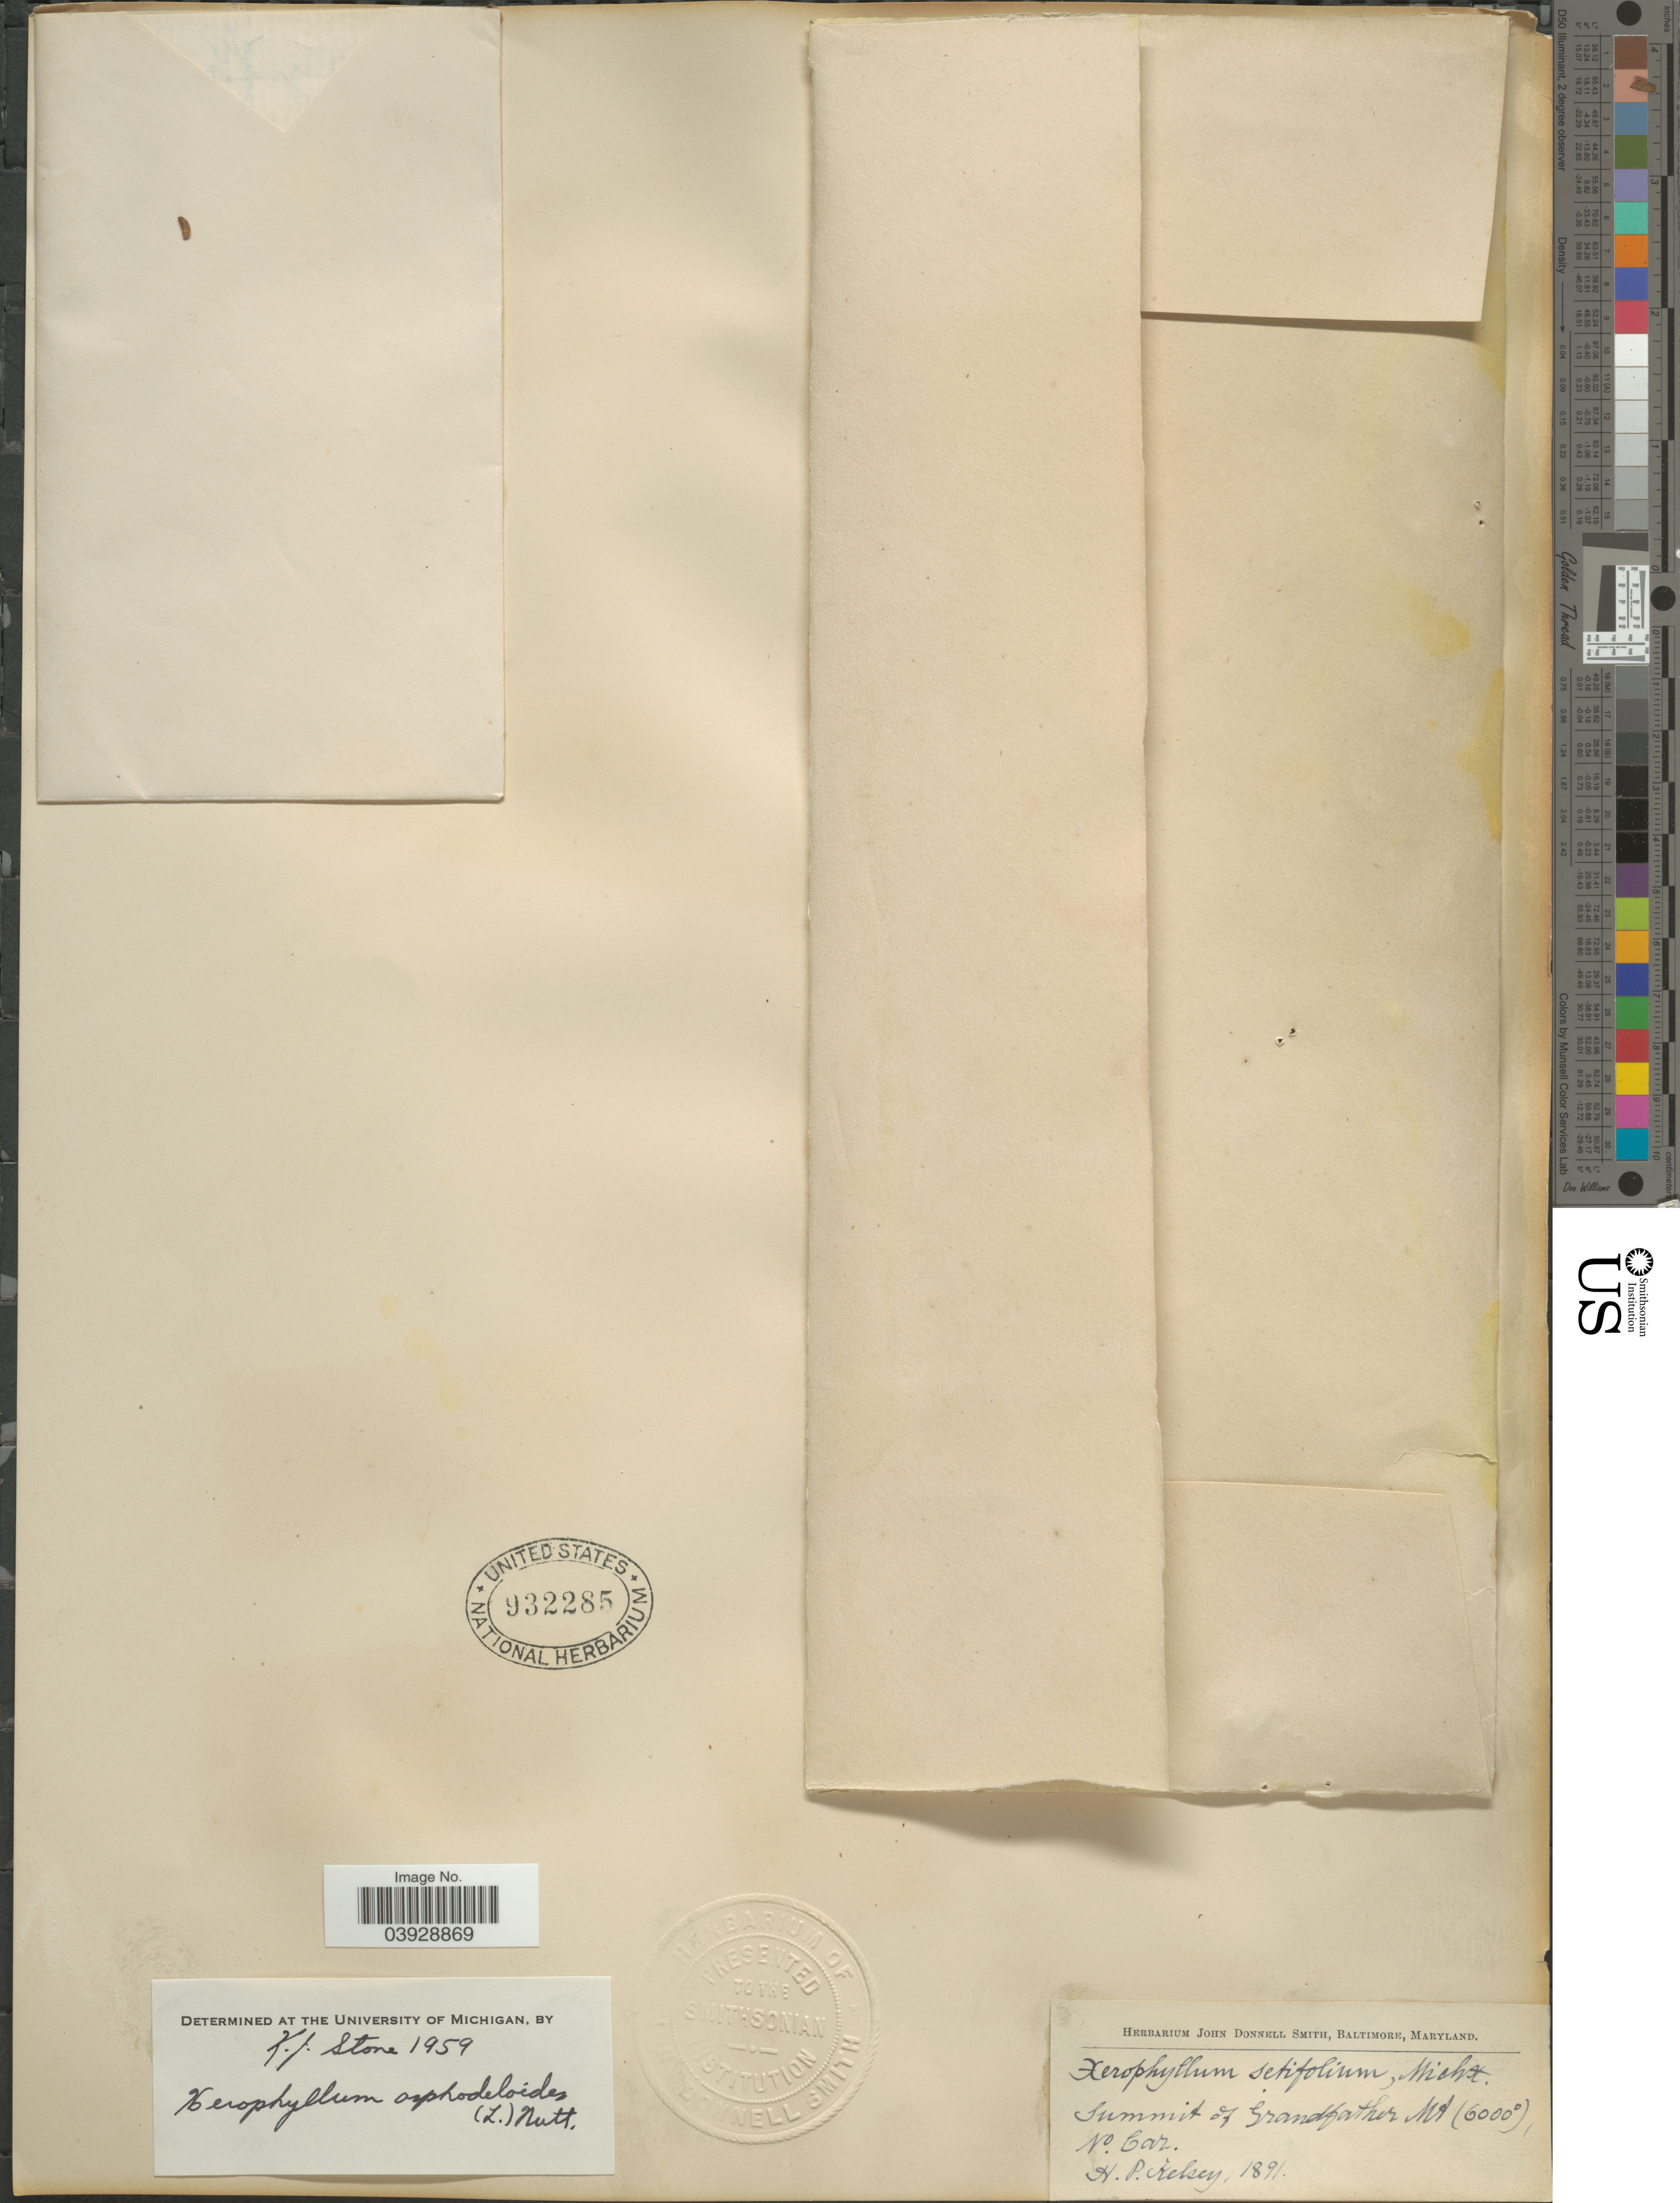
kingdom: Plantae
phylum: Tracheophyta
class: Liliopsida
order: Liliales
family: Melanthiaceae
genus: Xerophyllum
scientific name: Xerophyllum asphodeloides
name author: (L.) Nutt.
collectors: H. Kelsey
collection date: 1891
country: United States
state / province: North Carolina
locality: Summit of Grandfather Mt.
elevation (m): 1829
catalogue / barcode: US 932285